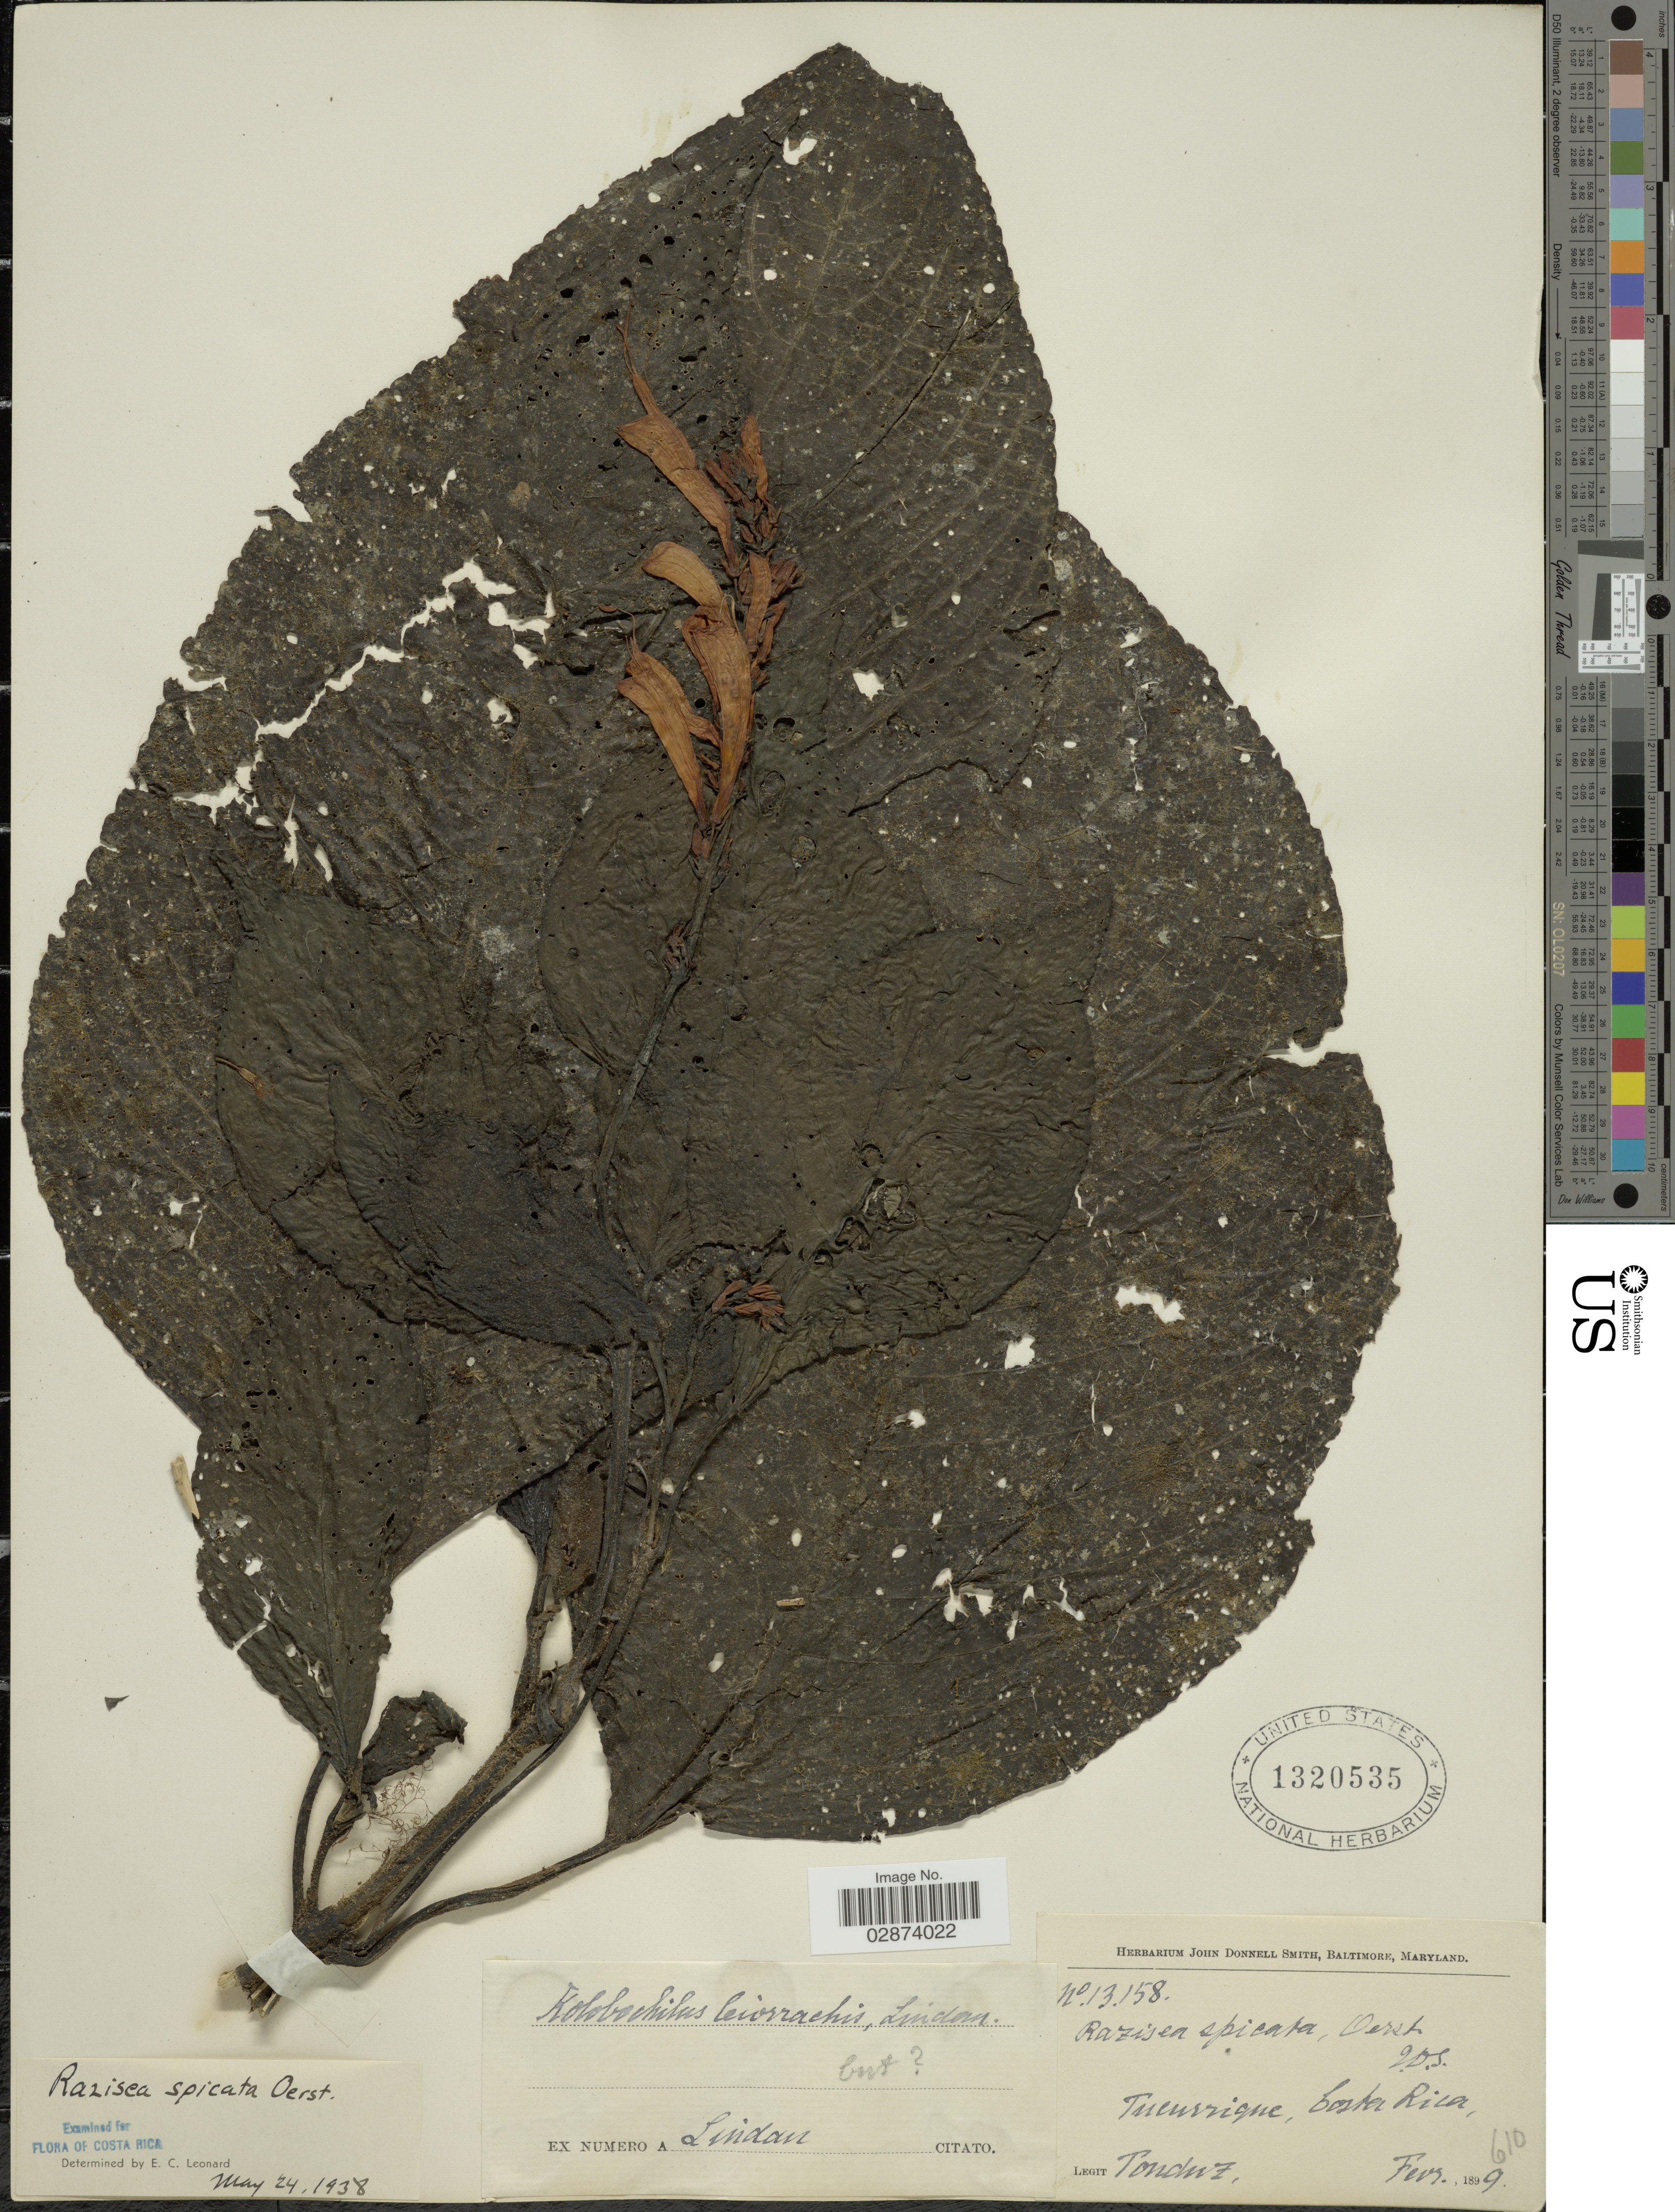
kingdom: Plantae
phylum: Tracheophyta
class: Magnoliopsida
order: Lamiales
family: Acanthaceae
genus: Razisea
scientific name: Razisea spicata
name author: Oerst.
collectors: Tonduz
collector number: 13158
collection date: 1899-02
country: Costa Rica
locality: Tucurrique.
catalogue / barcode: US 1320535